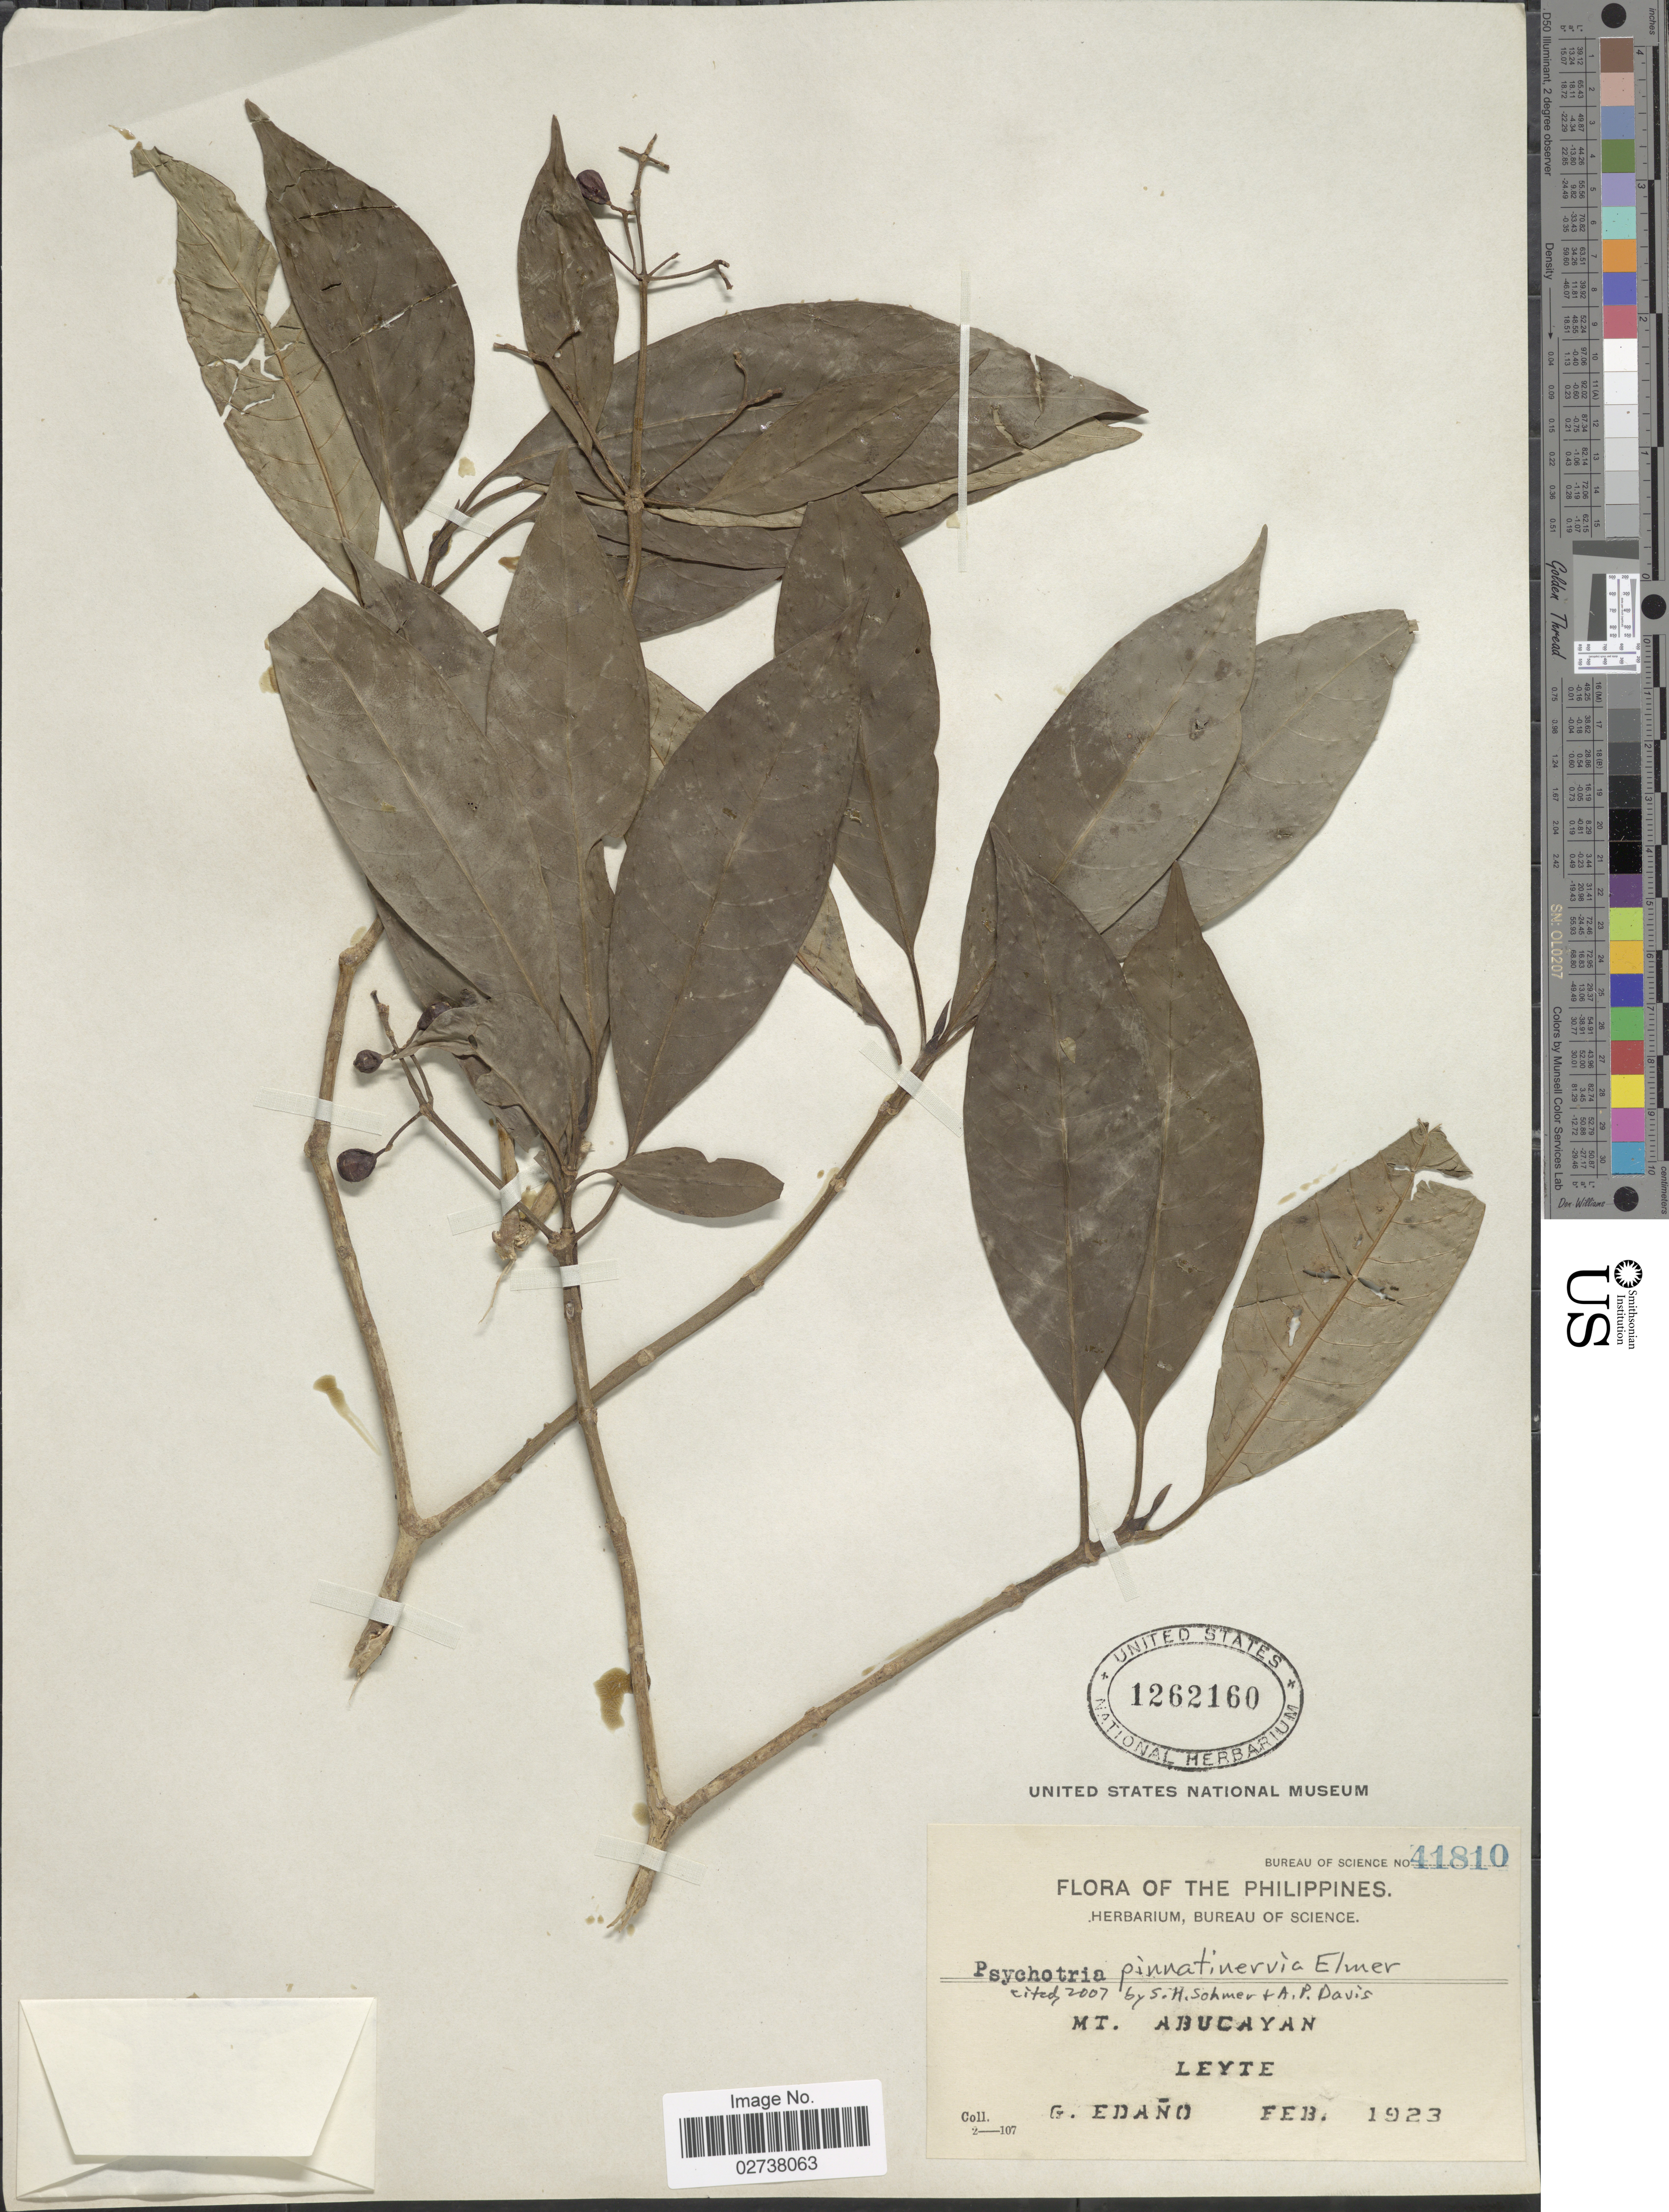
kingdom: Plantae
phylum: Tracheophyta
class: Magnoliopsida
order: Gentianales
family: Rubiaceae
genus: Psychotria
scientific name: Psychotria pinnatinervia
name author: Elmer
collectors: G. Edaño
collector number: Bureau of Science 41810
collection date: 1923-02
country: Philippines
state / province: Eastern Visayas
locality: Mt. Abucayan.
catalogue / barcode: US 1262160